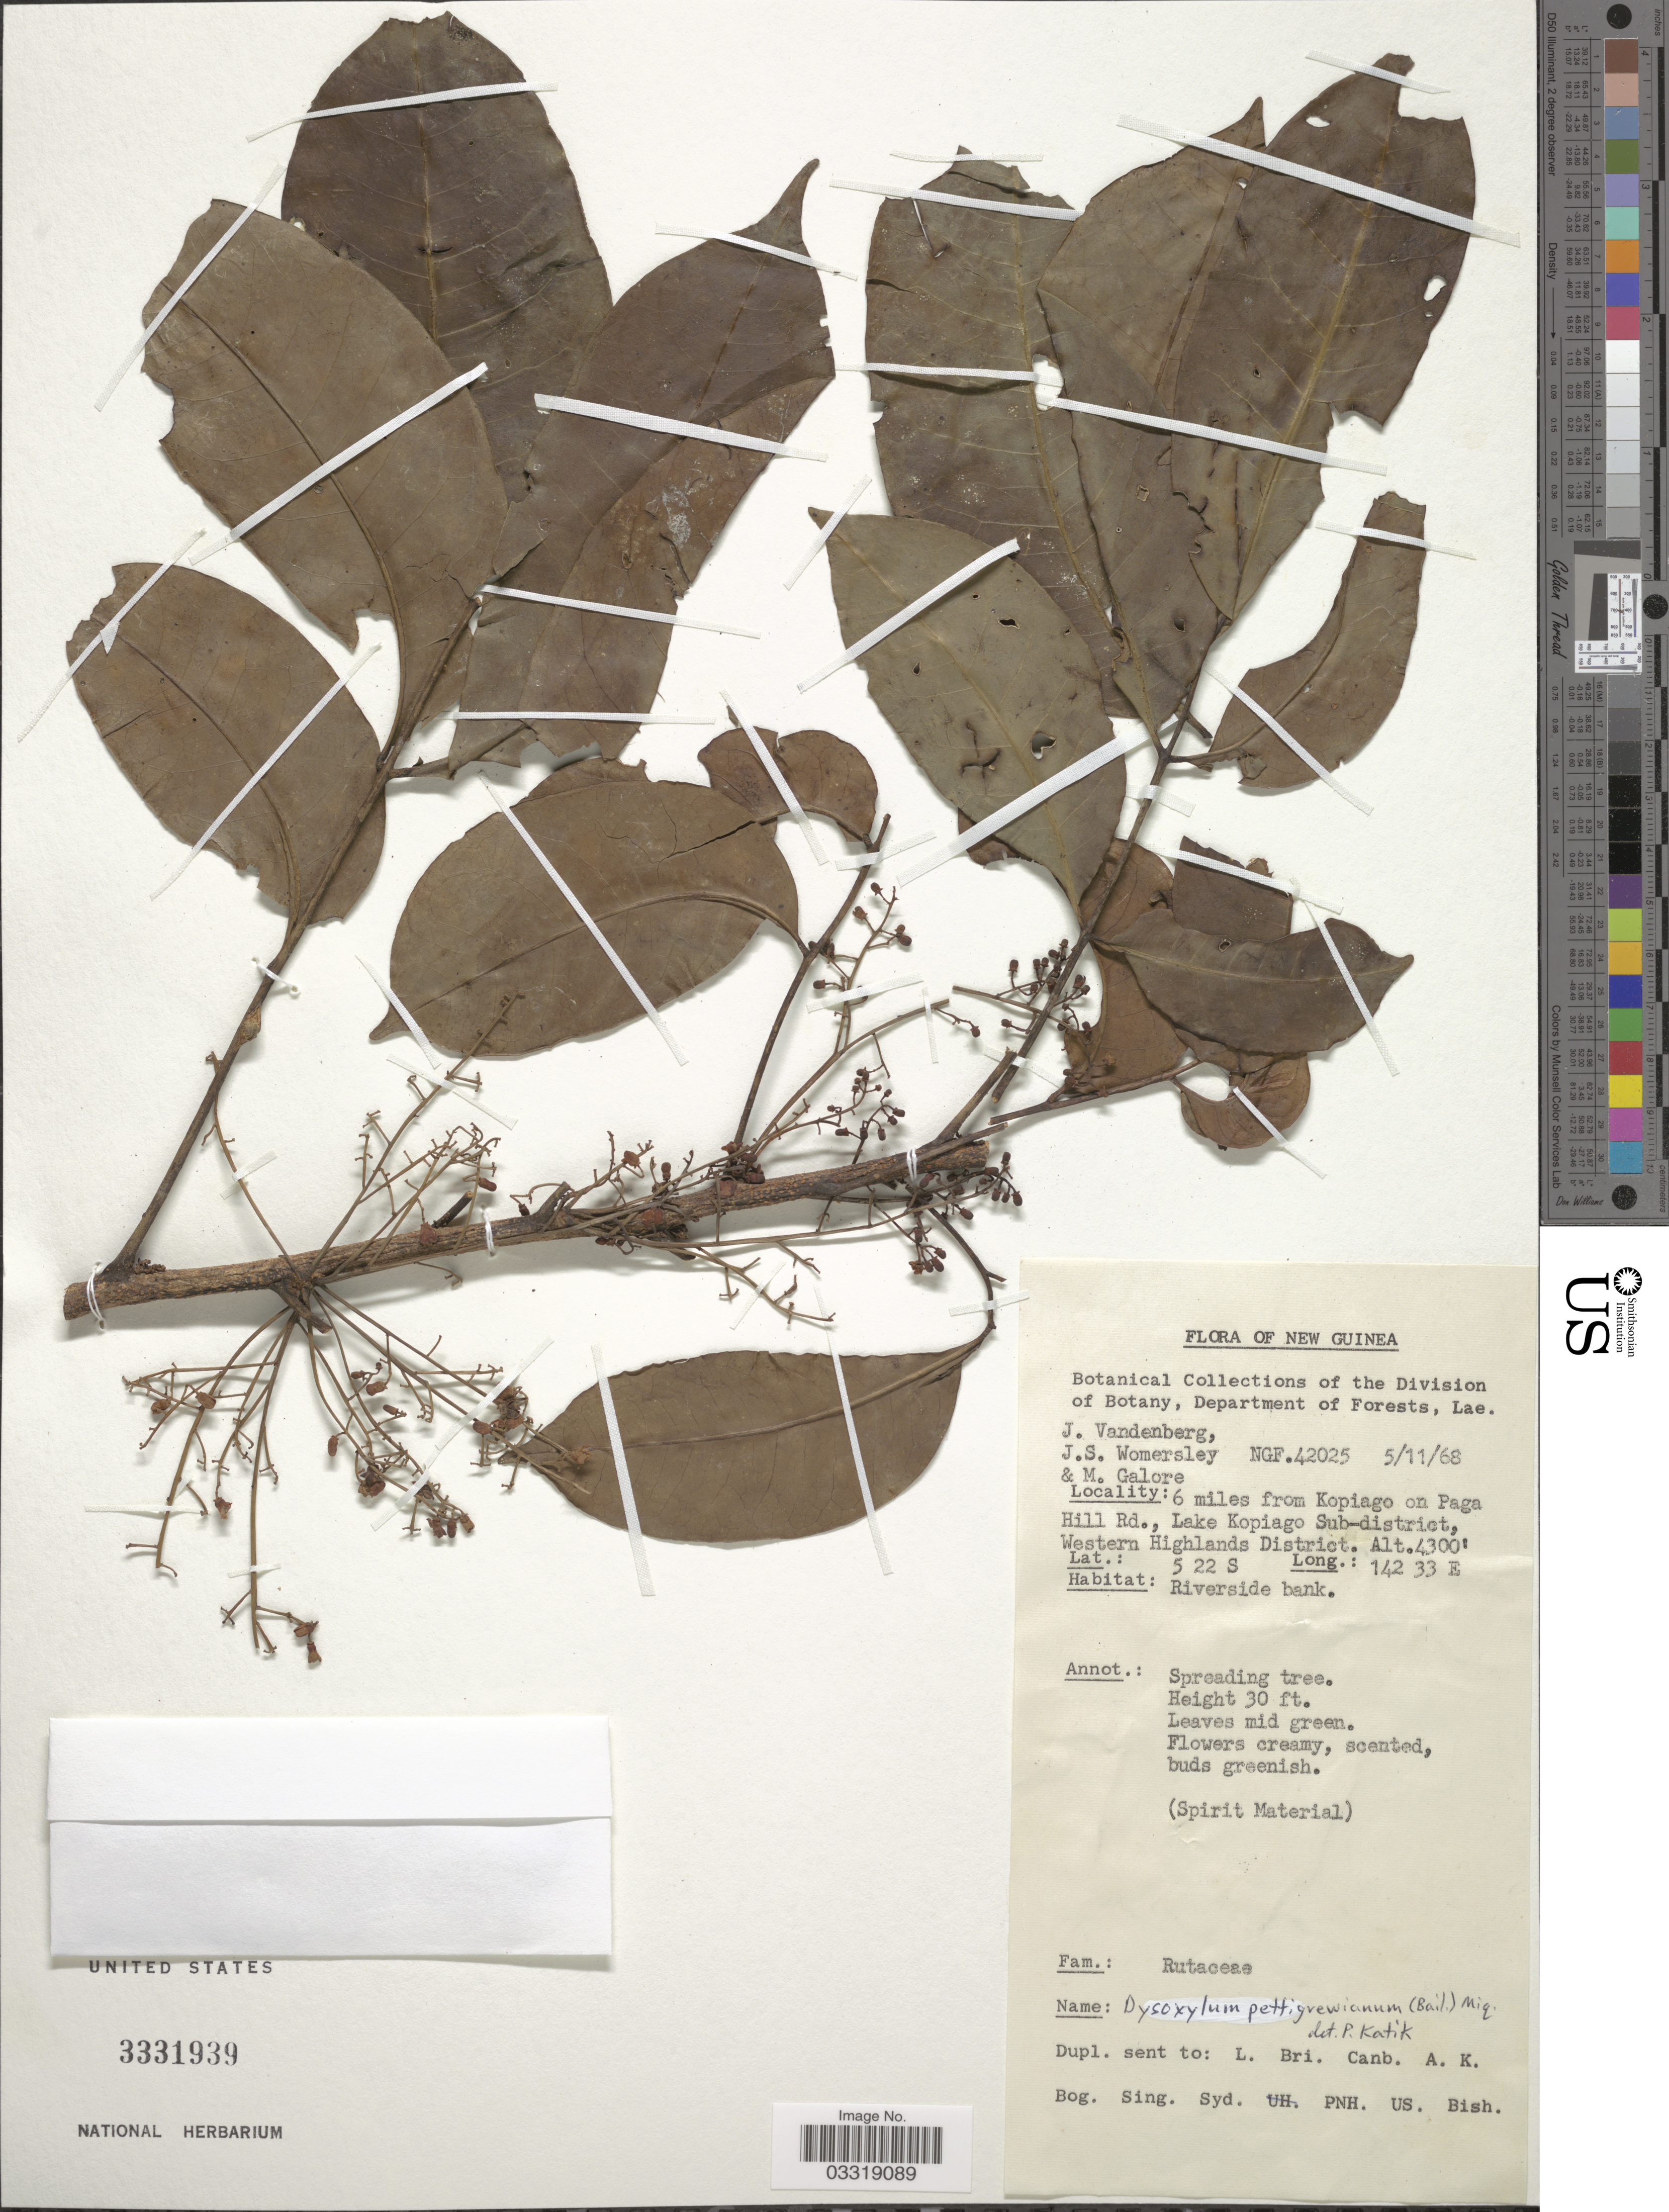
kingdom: Plantae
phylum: Tracheophyta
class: Magnoliopsida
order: Sapindales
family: Meliaceae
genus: Didymocheton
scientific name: Didymocheton pettigrewianus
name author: (F.M. Bailey) Hauenschild & Holzmeyer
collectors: J. Vandenberg, J. S. Womersley & M. Galore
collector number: NGF 42025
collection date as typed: Transcribed d/m/y: 5/11/68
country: Papua New Guinea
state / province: Western Highlands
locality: New Guinea. 6 miles from Kopiago on Paga Hill Rd., Lake Kopiago Sub-district, Western Highlands District.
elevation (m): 1311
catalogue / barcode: US 3331939